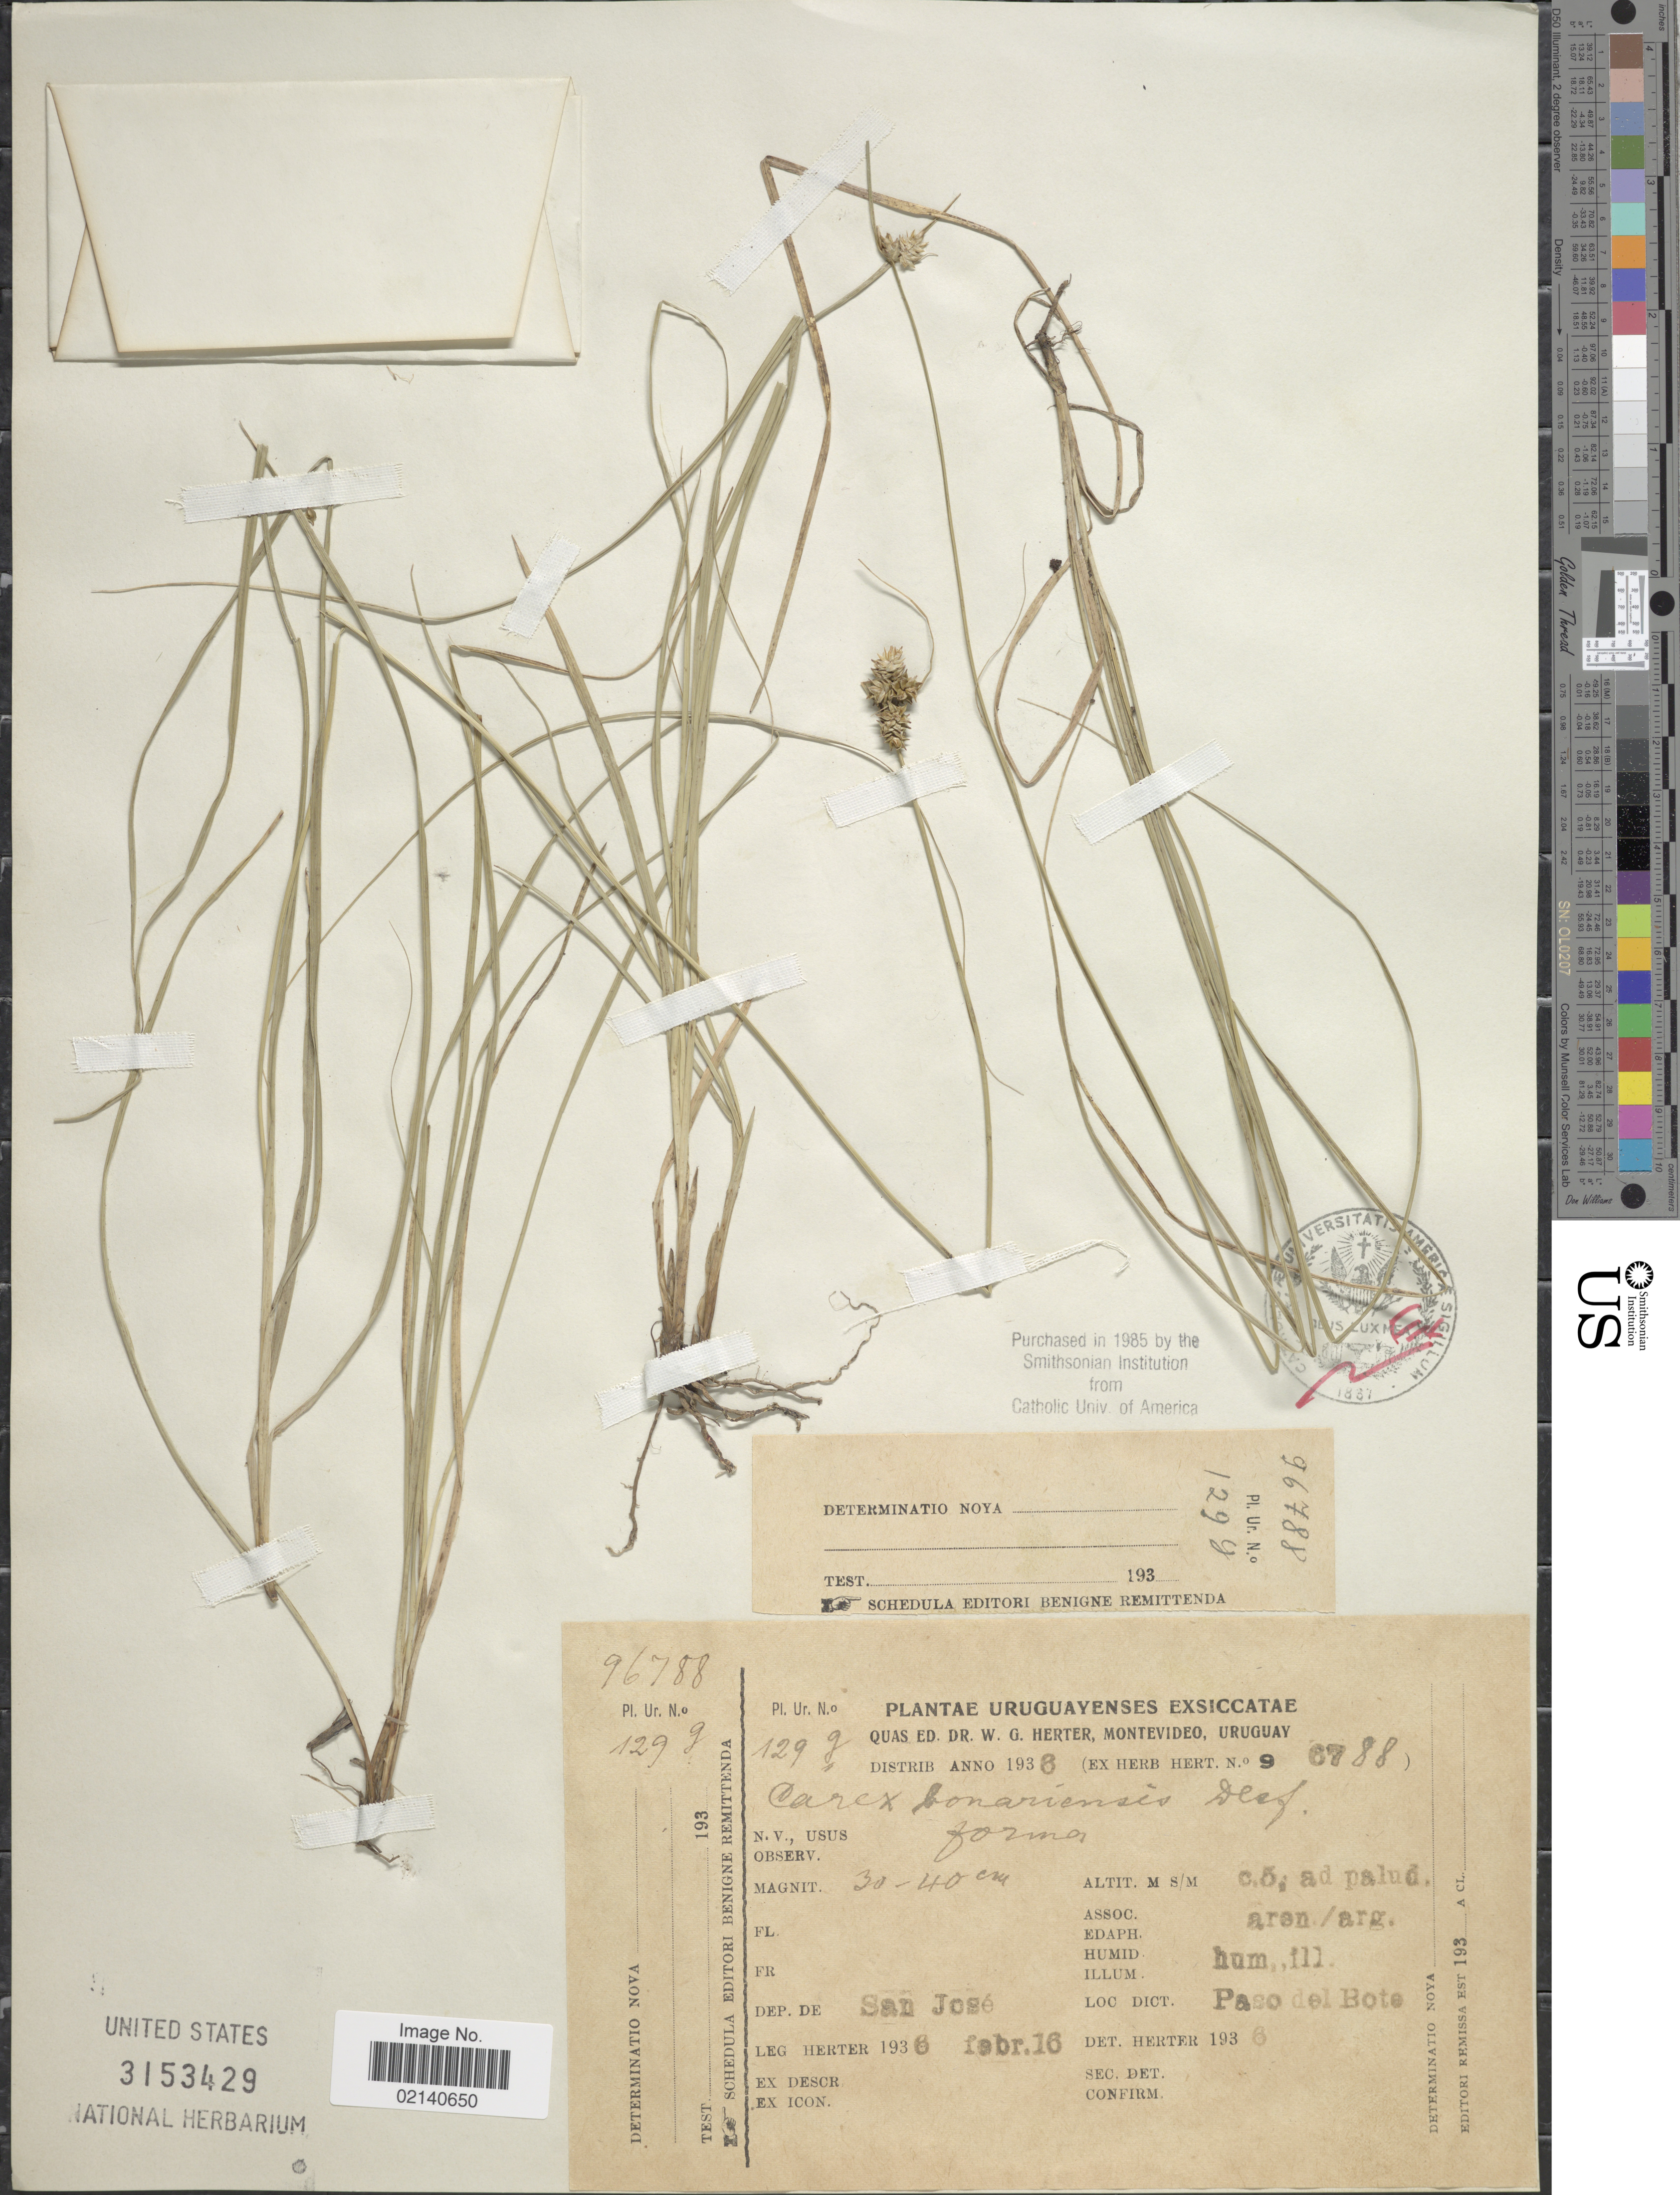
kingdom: Plantae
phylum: Tracheophyta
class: Liliopsida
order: Poales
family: Cyperaceae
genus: Carex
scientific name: Carex sororia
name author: Kunth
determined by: Jimnéz-Mejias, Pedro, (UPOS), Universidad Pablo de Olavide (SPAIN)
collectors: W. G. Herter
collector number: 129g/96788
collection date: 1936-02-16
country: Uruguay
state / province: San Jose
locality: Uruguayenses. Loc Dict. Paso del Bote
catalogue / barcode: US 3153429